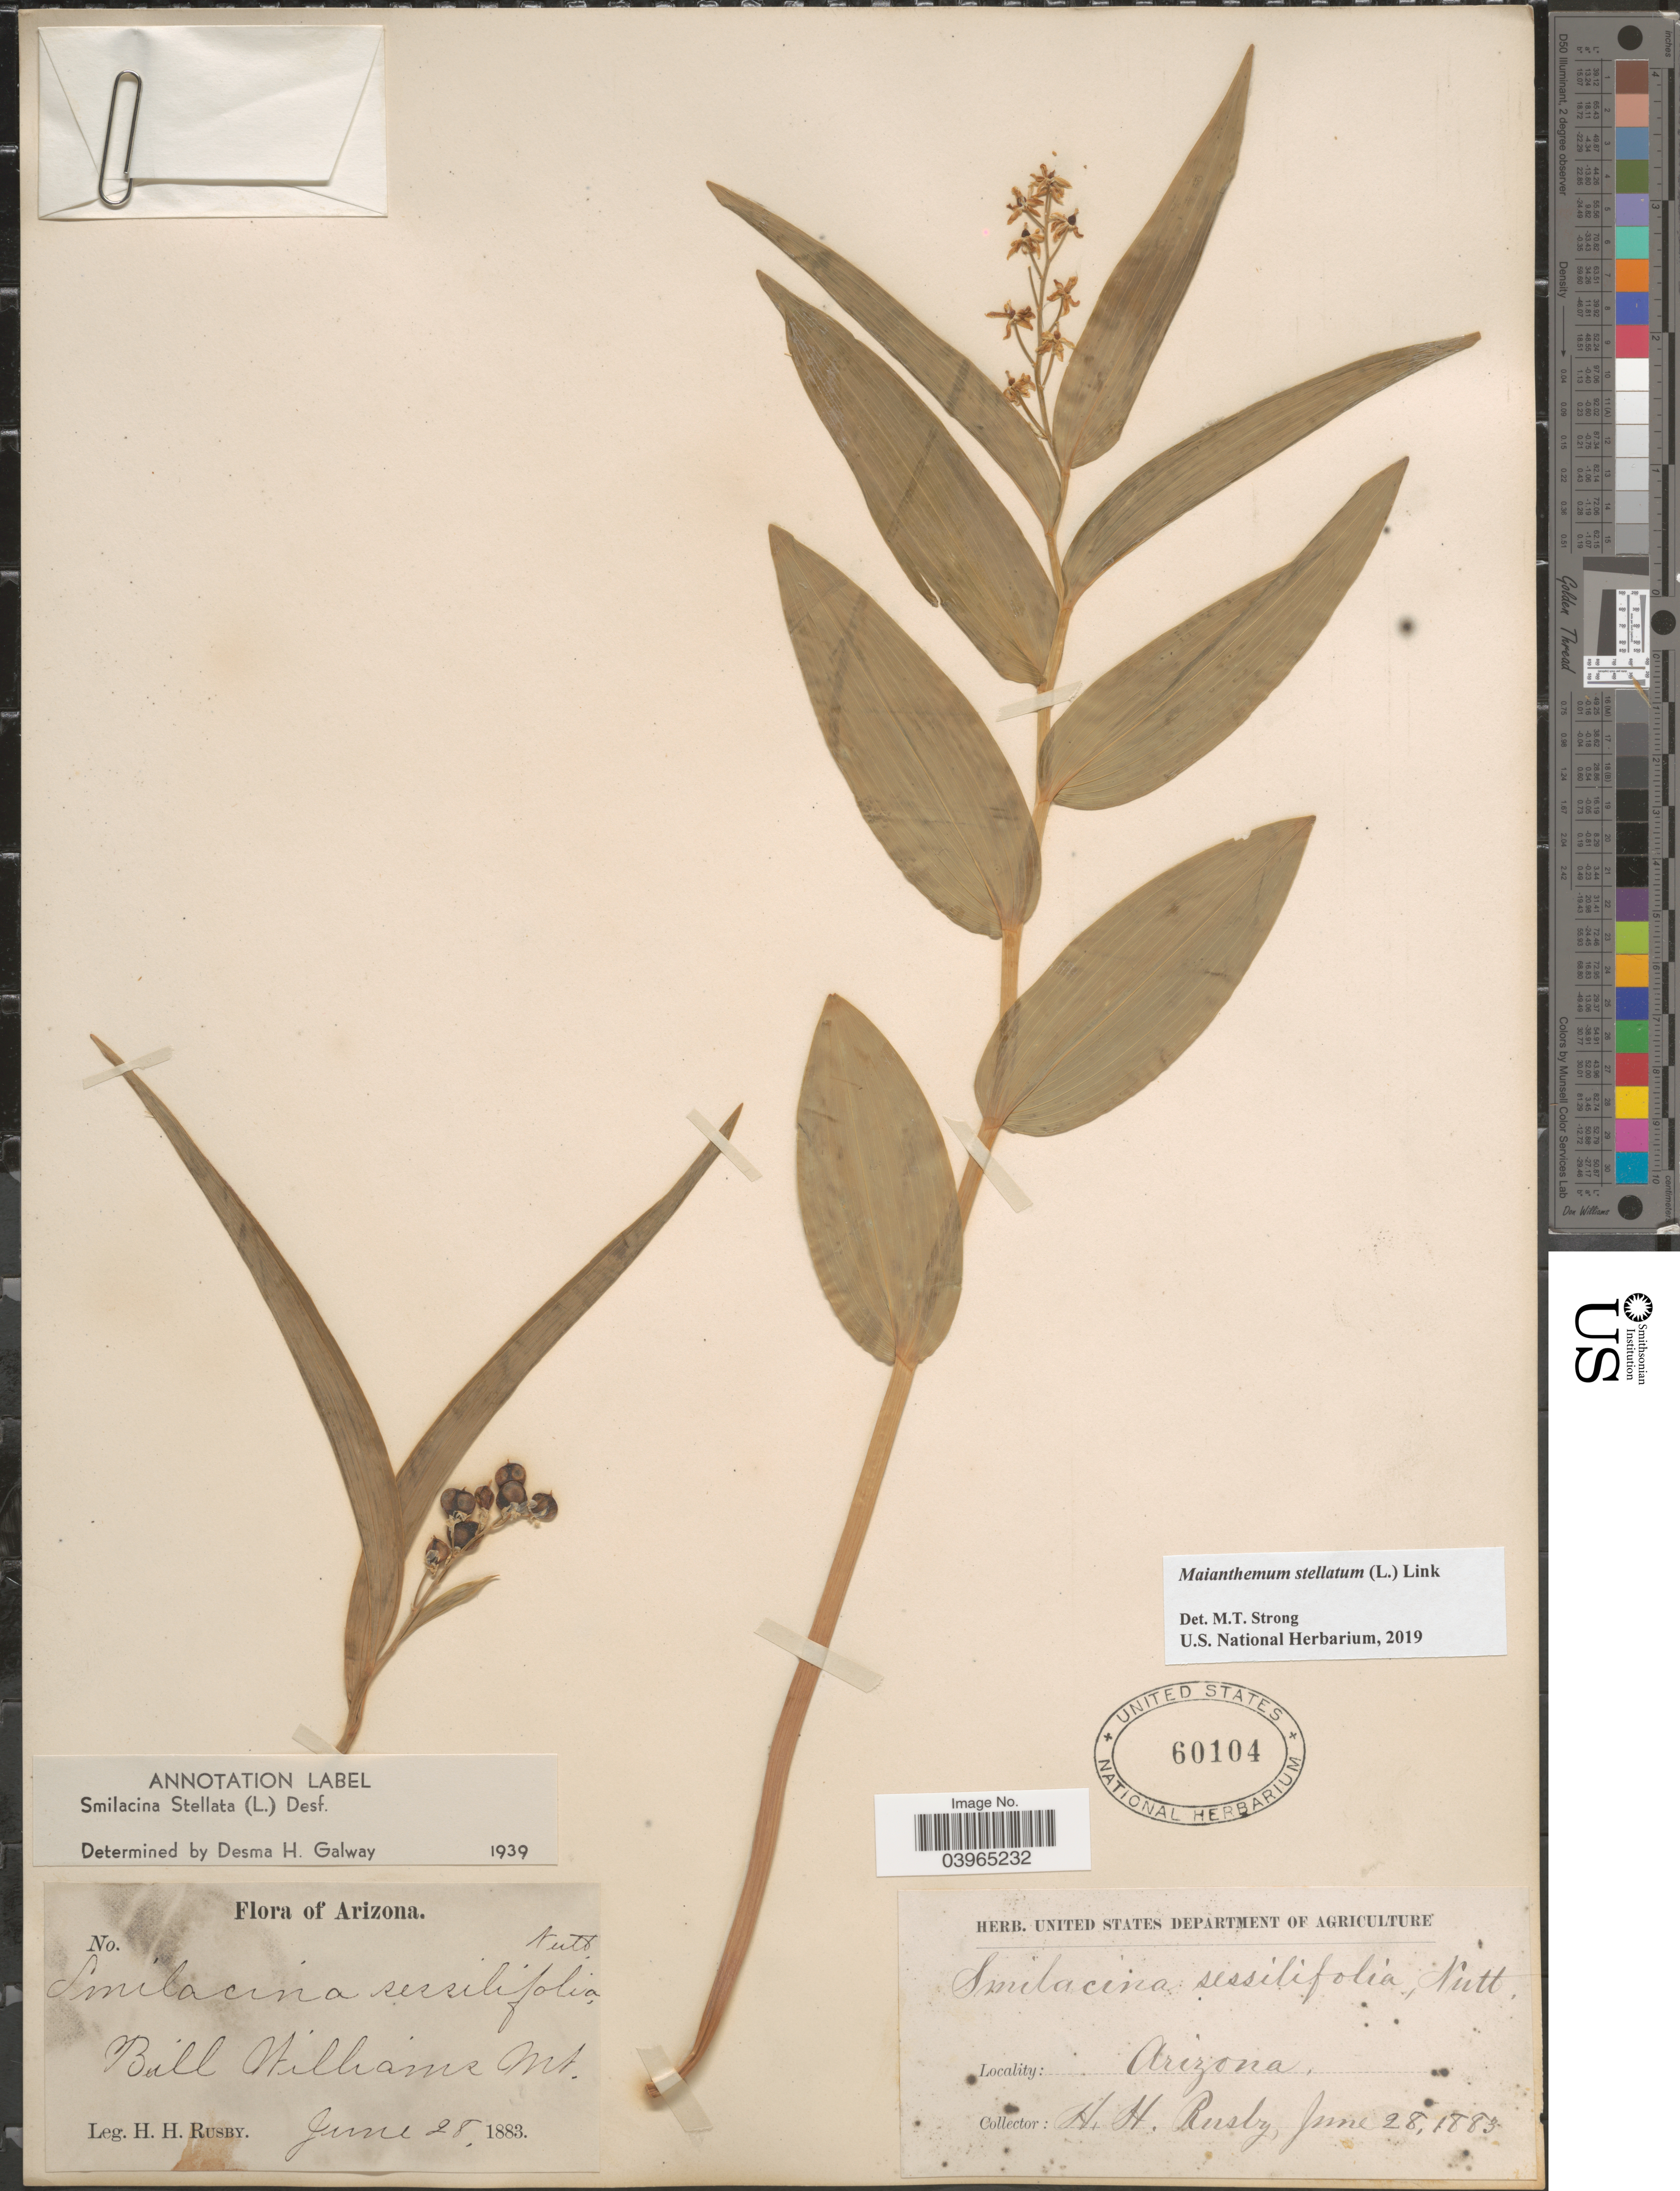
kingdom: Plantae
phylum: Tracheophyta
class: Liliopsida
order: Asparagales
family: Asparagaceae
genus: Maianthemum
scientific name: Maianthemum stellatum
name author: (L.) Link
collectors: H. H. Rusby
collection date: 1883-06-28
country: United States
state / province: Arizona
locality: Bill Williams Mt.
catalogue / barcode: US 60104